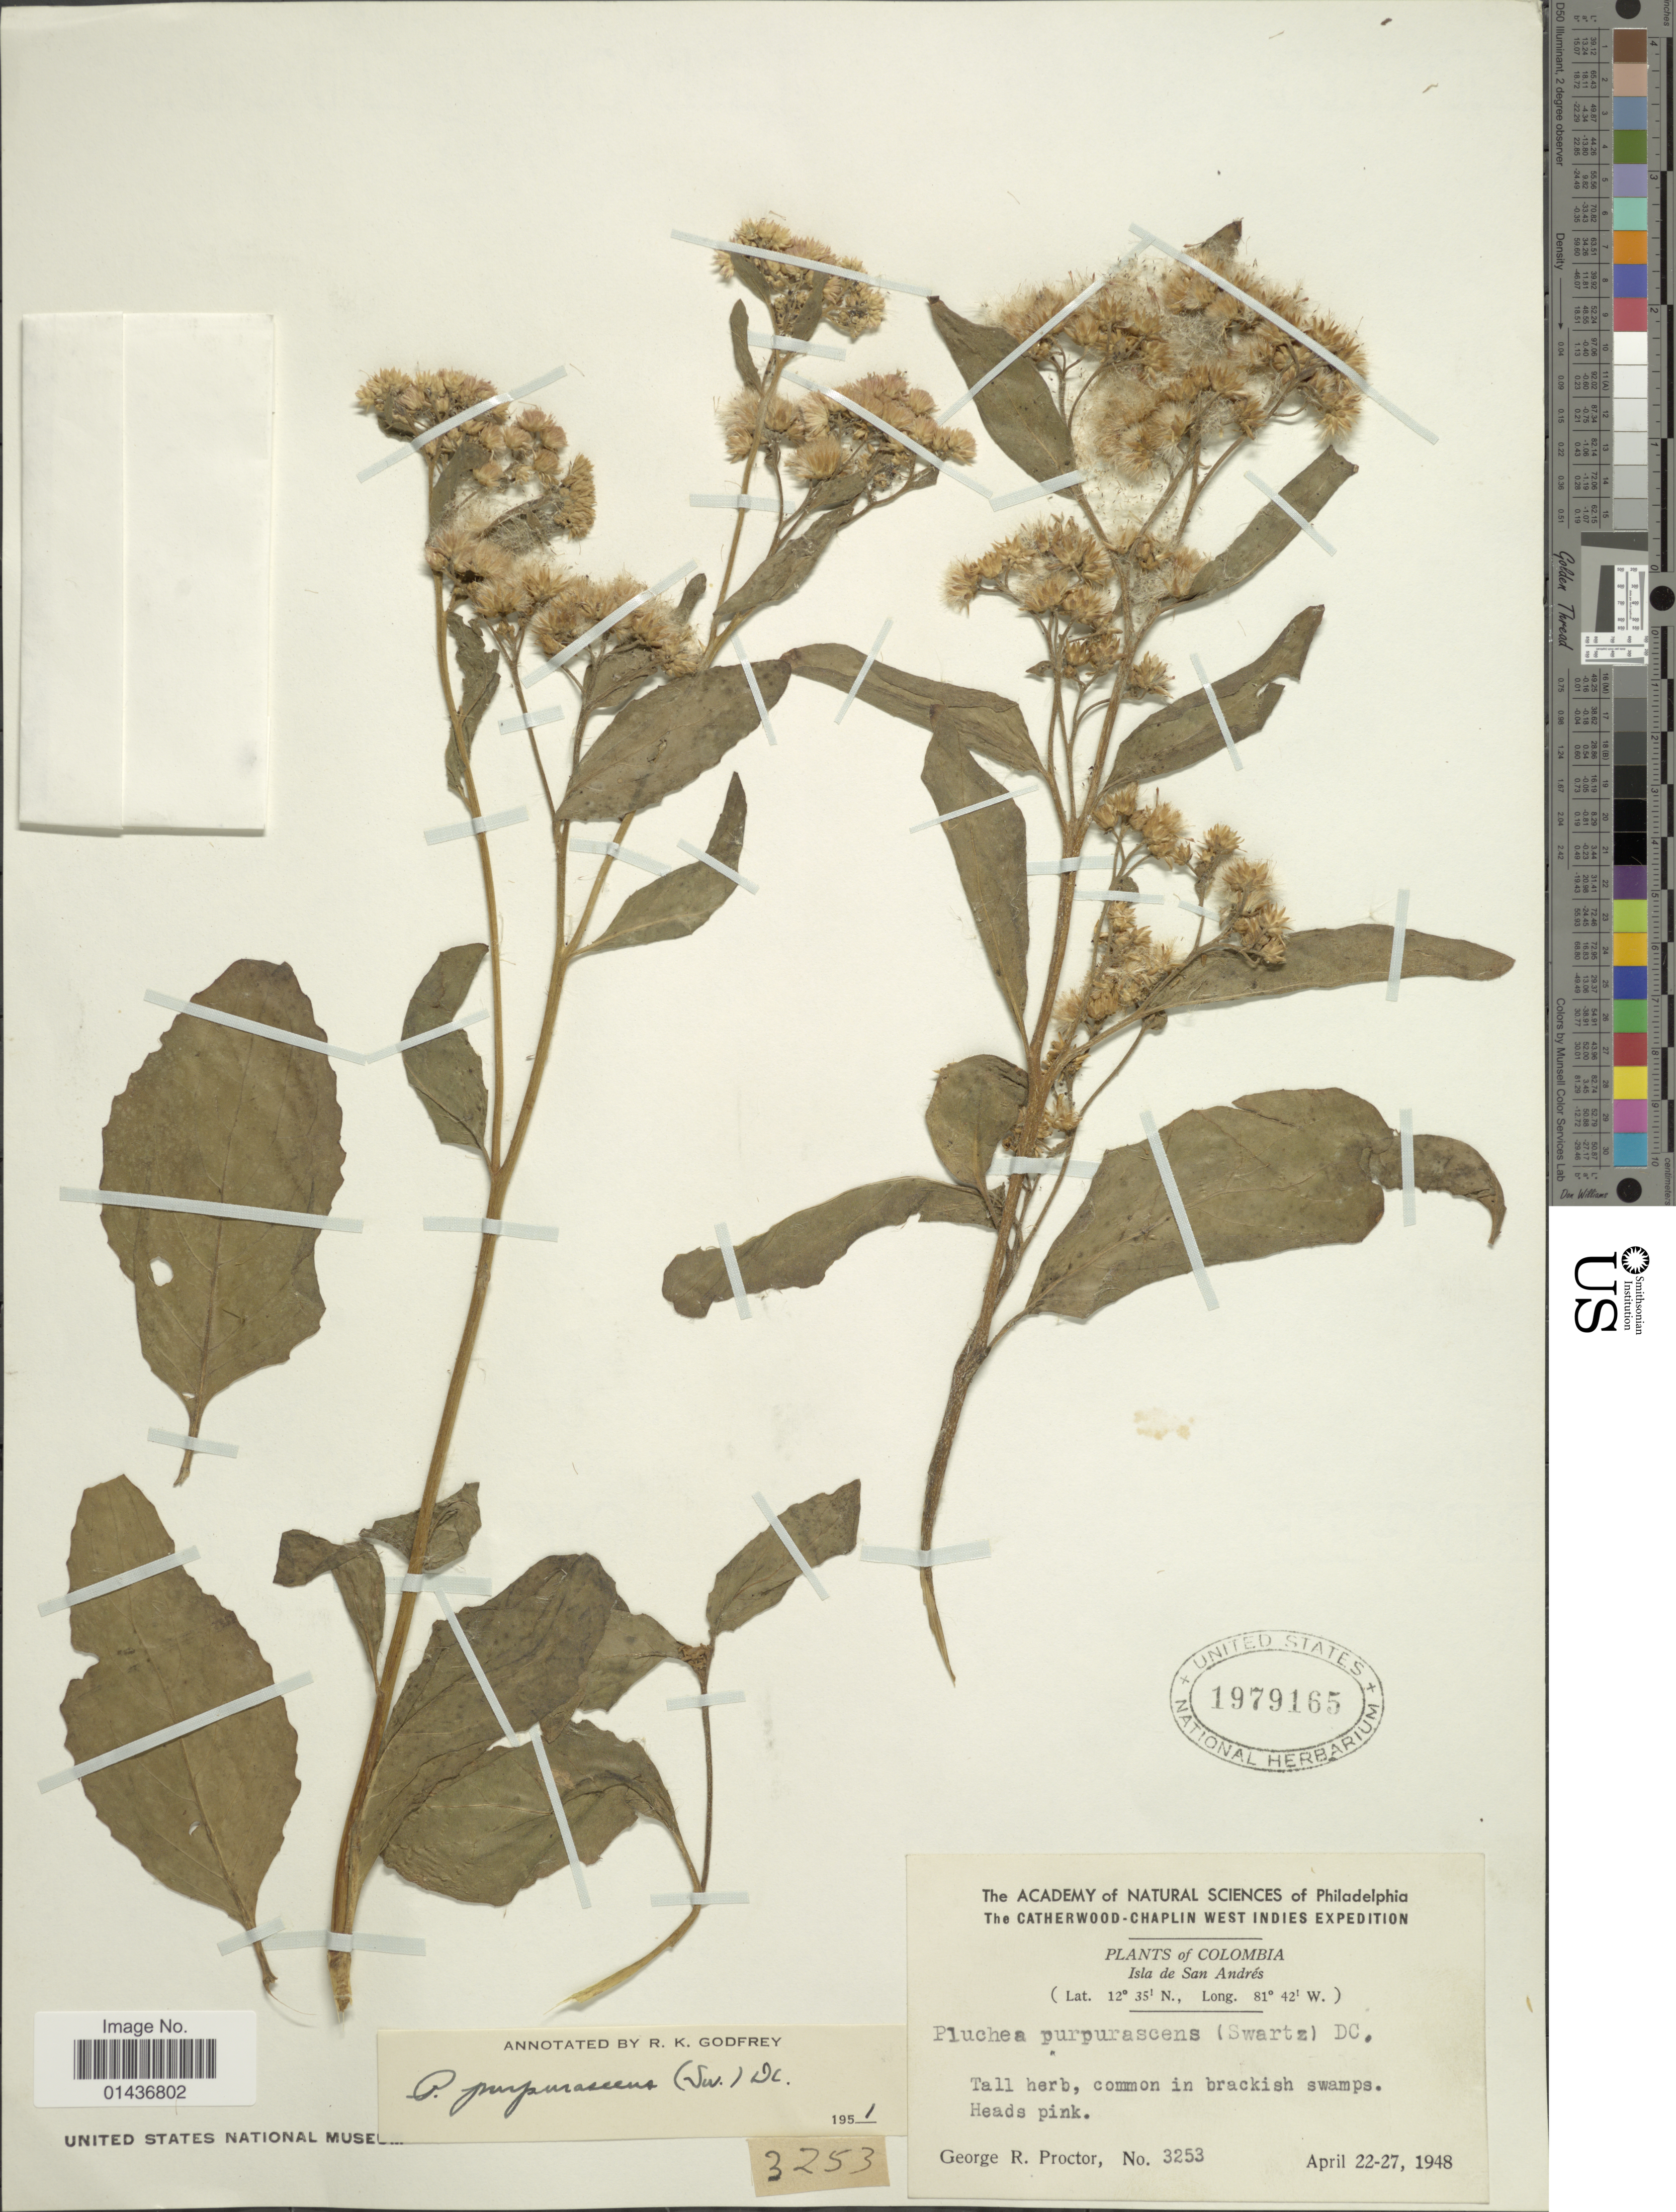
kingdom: Plantae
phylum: Tracheophyta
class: Magnoliopsida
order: Asterales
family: Asteraceae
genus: Pluchea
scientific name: Pluchea odorata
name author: (L.) Cass.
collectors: G. R. Proctor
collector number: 3253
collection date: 1948-04-22/1948-04-27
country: Colombia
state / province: San Andres y Providencia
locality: Isla de San Andres, The Catherwood, Chaplin West Indies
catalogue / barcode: US 1979165